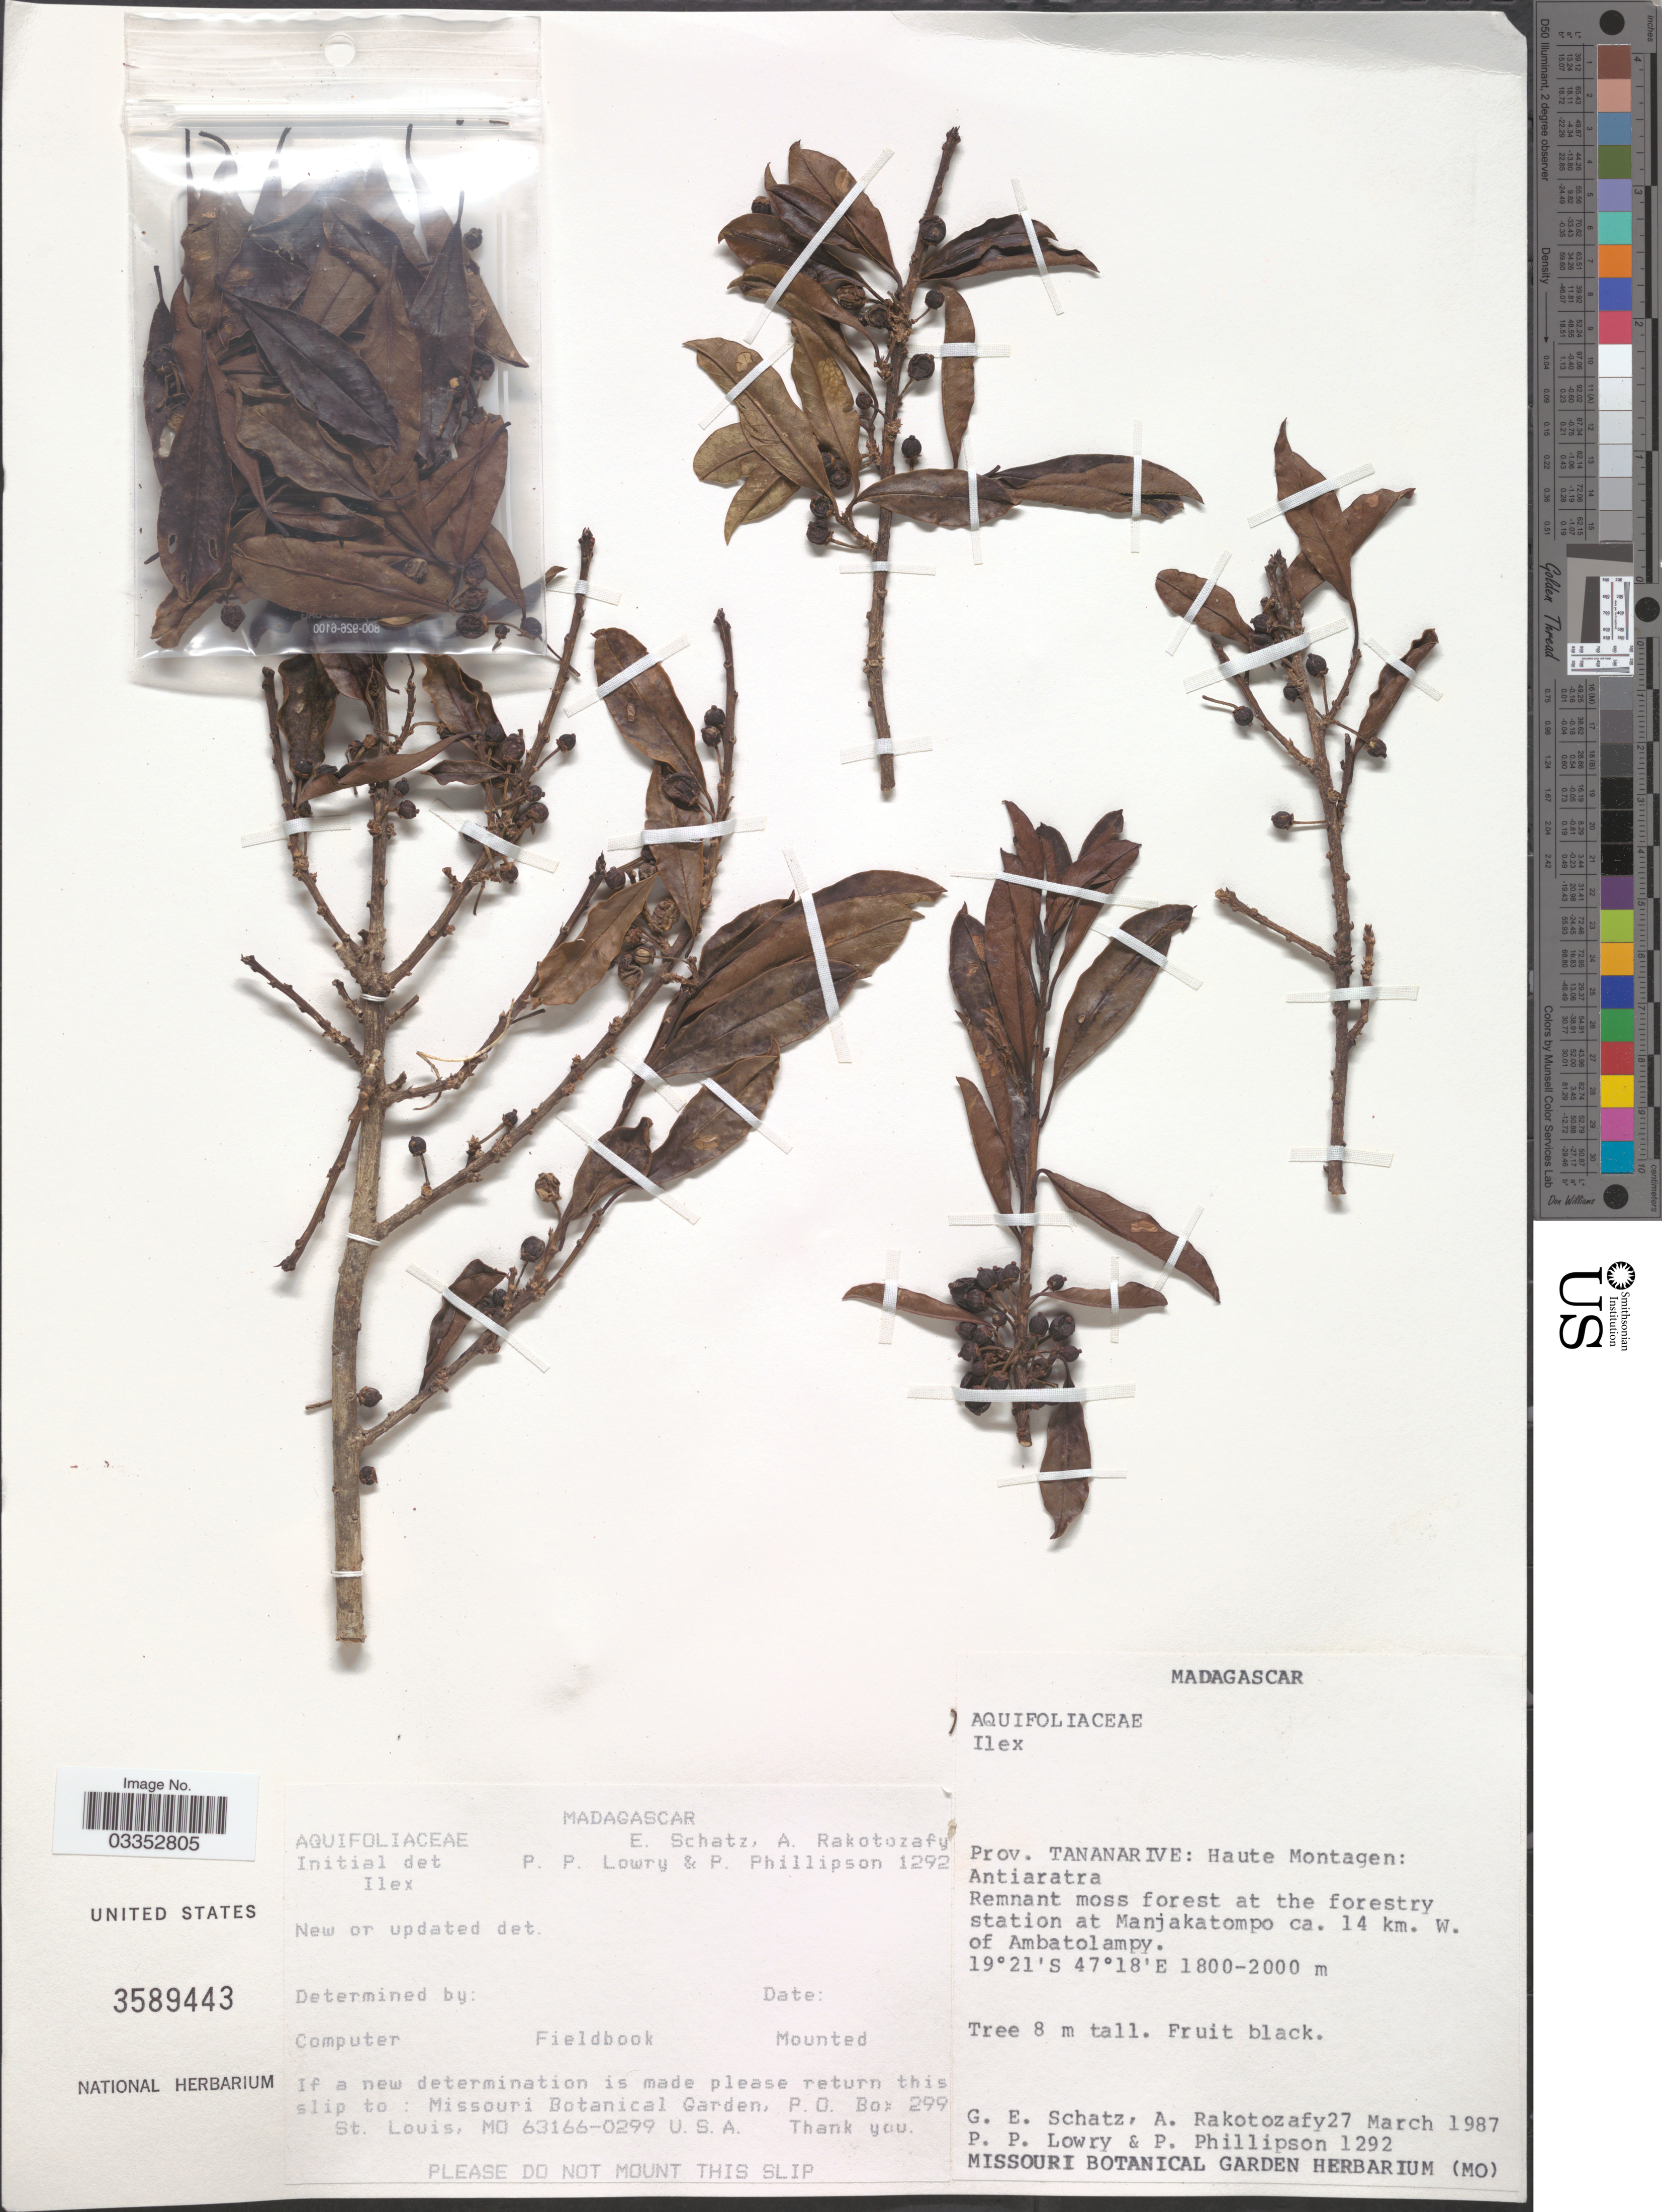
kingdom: Plantae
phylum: Tracheophyta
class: Magnoliopsida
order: Aquifoliales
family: Aquifoliaceae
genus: Ilex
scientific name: Ilex sp.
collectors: G. Schatz, A. Rakotozafy, P. Lowry & P. B. Phillipson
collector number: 1292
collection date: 1987-03-27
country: Madagascar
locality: Prov. Tananarive: Haute Montagen: Antiaratra. Remnant moss forest at the forestry station at Manjakatompo ca. 14 km. W. of Ambatolampy.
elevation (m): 1800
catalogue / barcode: US 3589443